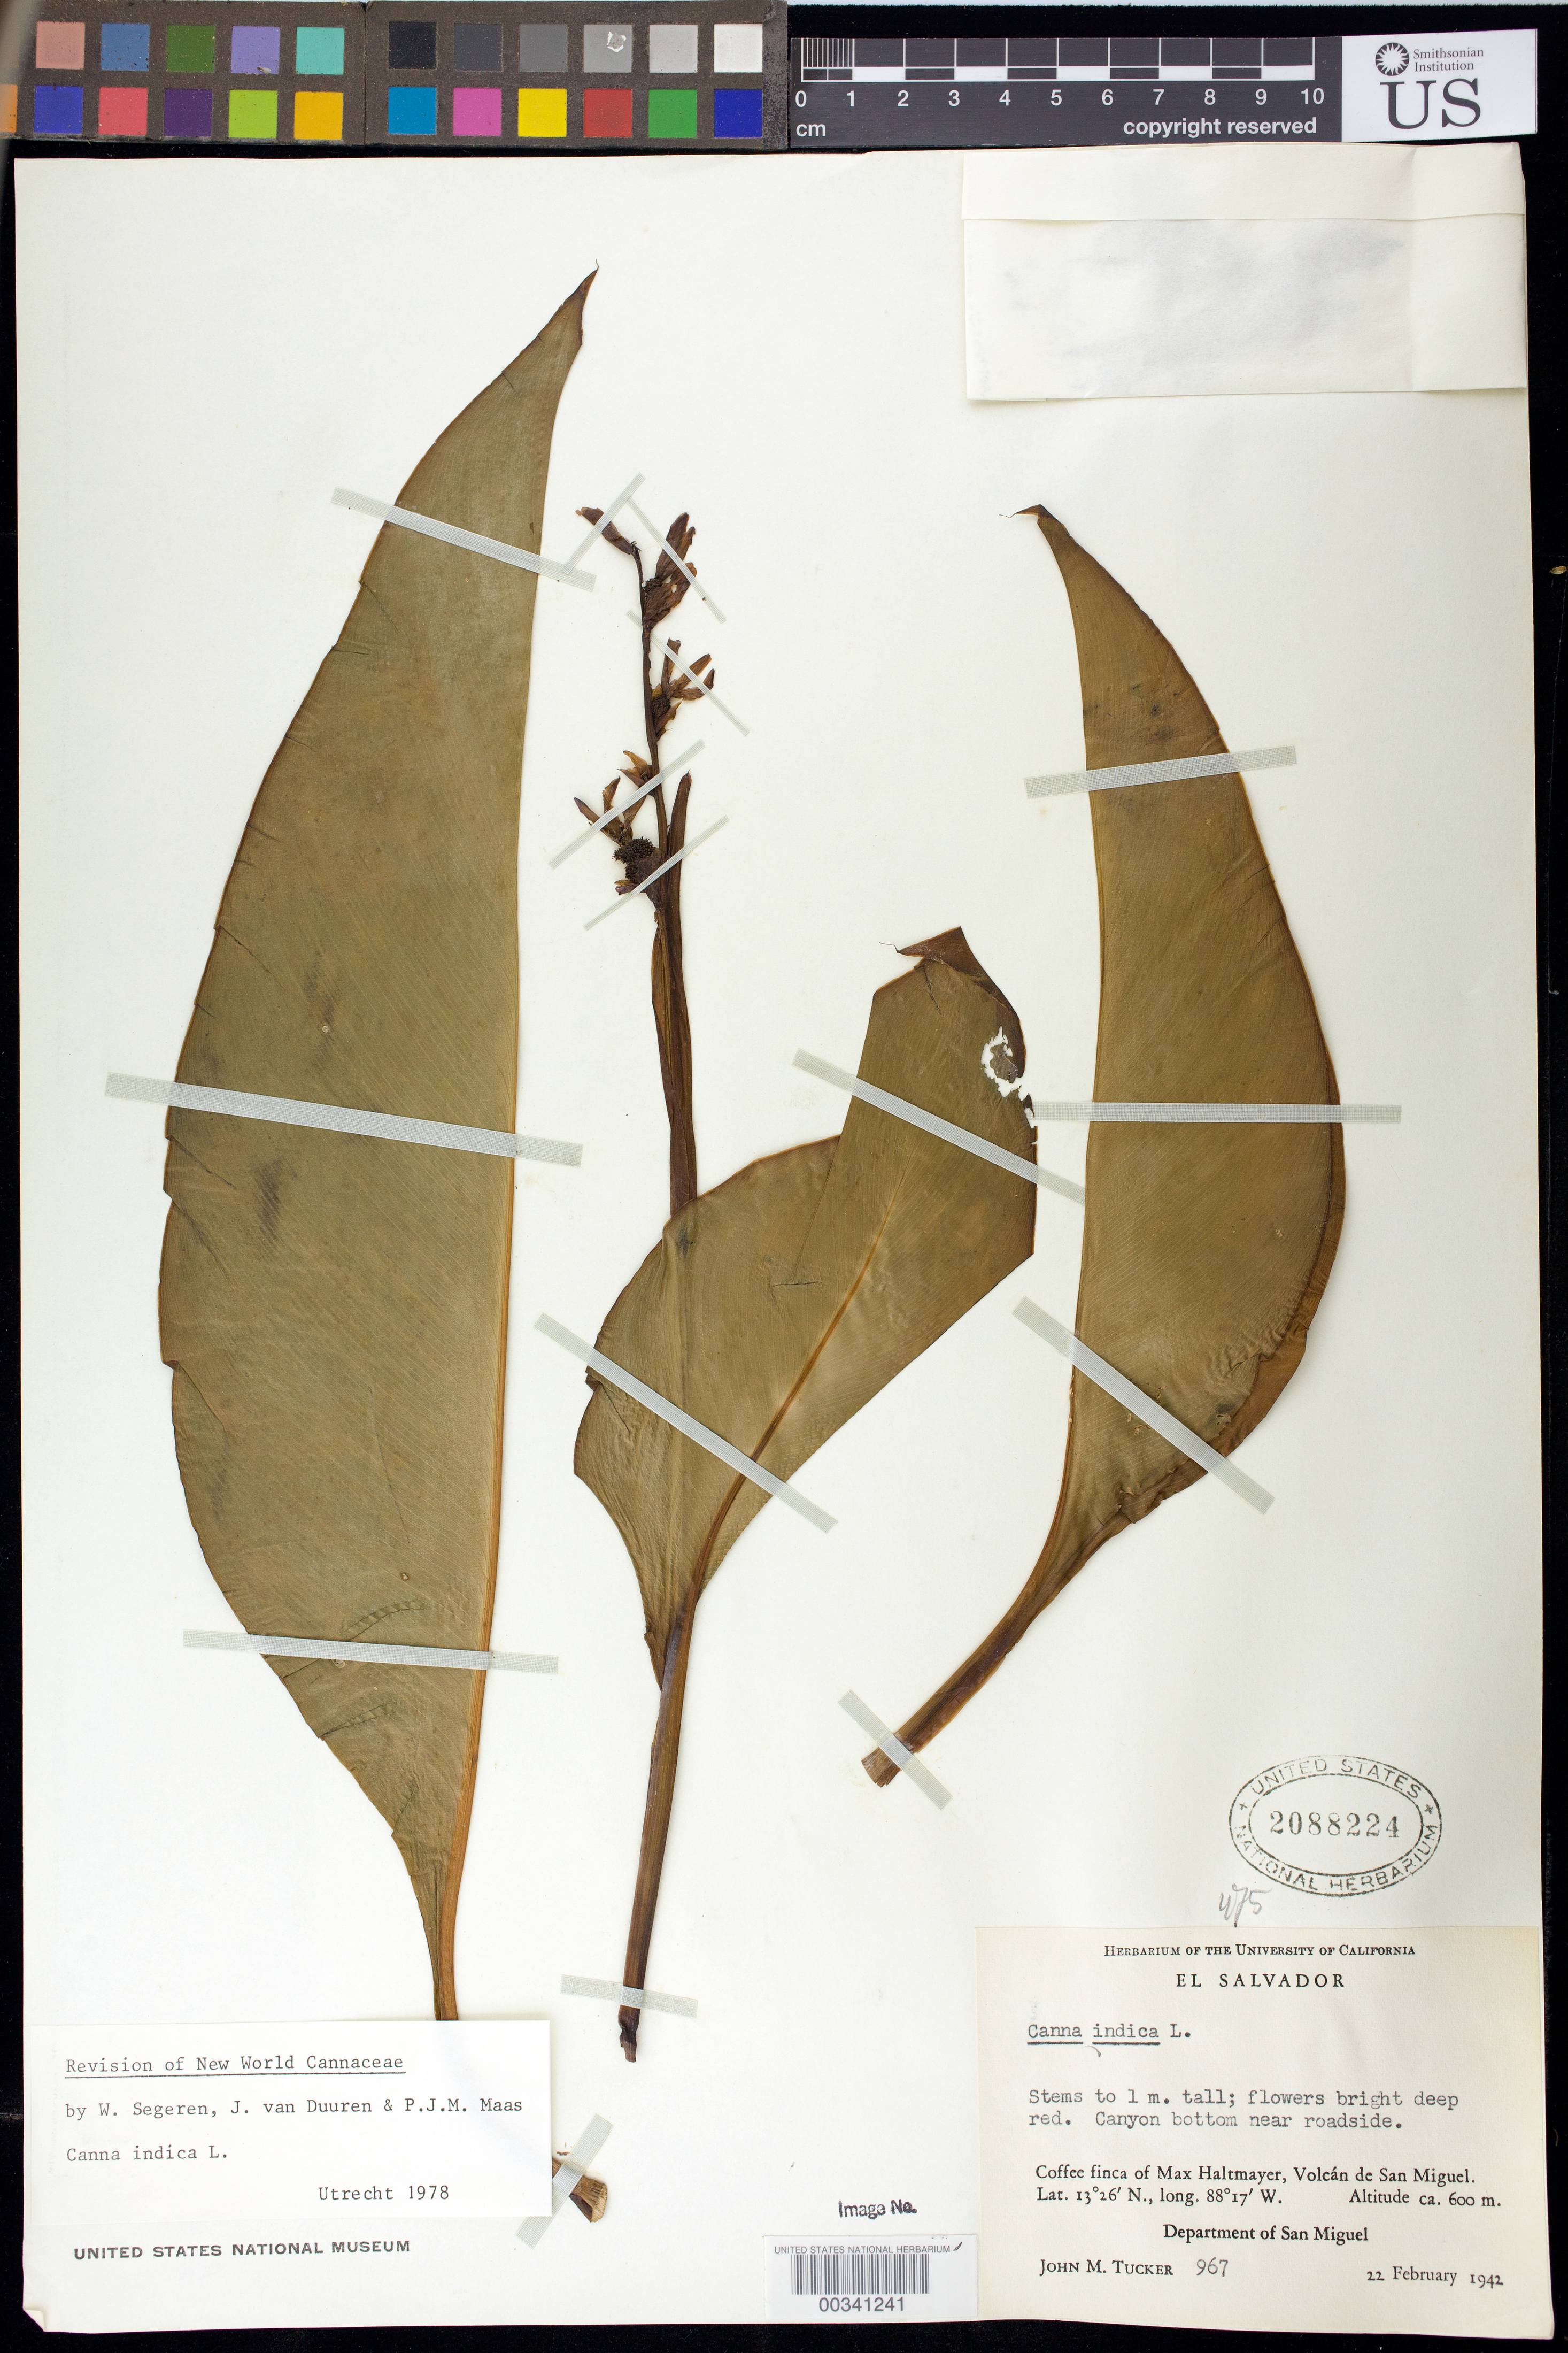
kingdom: Plantae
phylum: Tracheophyta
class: Liliopsida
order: Zingiberales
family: Cannaceae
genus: Canna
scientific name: Canna indica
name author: L.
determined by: Segeren, W.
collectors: J. M. Tucker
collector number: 967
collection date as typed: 22 Feb 1942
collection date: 1942-02-22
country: El Salvador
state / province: San Miguel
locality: Coffee finca of max haltmayer, volcan de san miguel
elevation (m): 600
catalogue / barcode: US 2088224